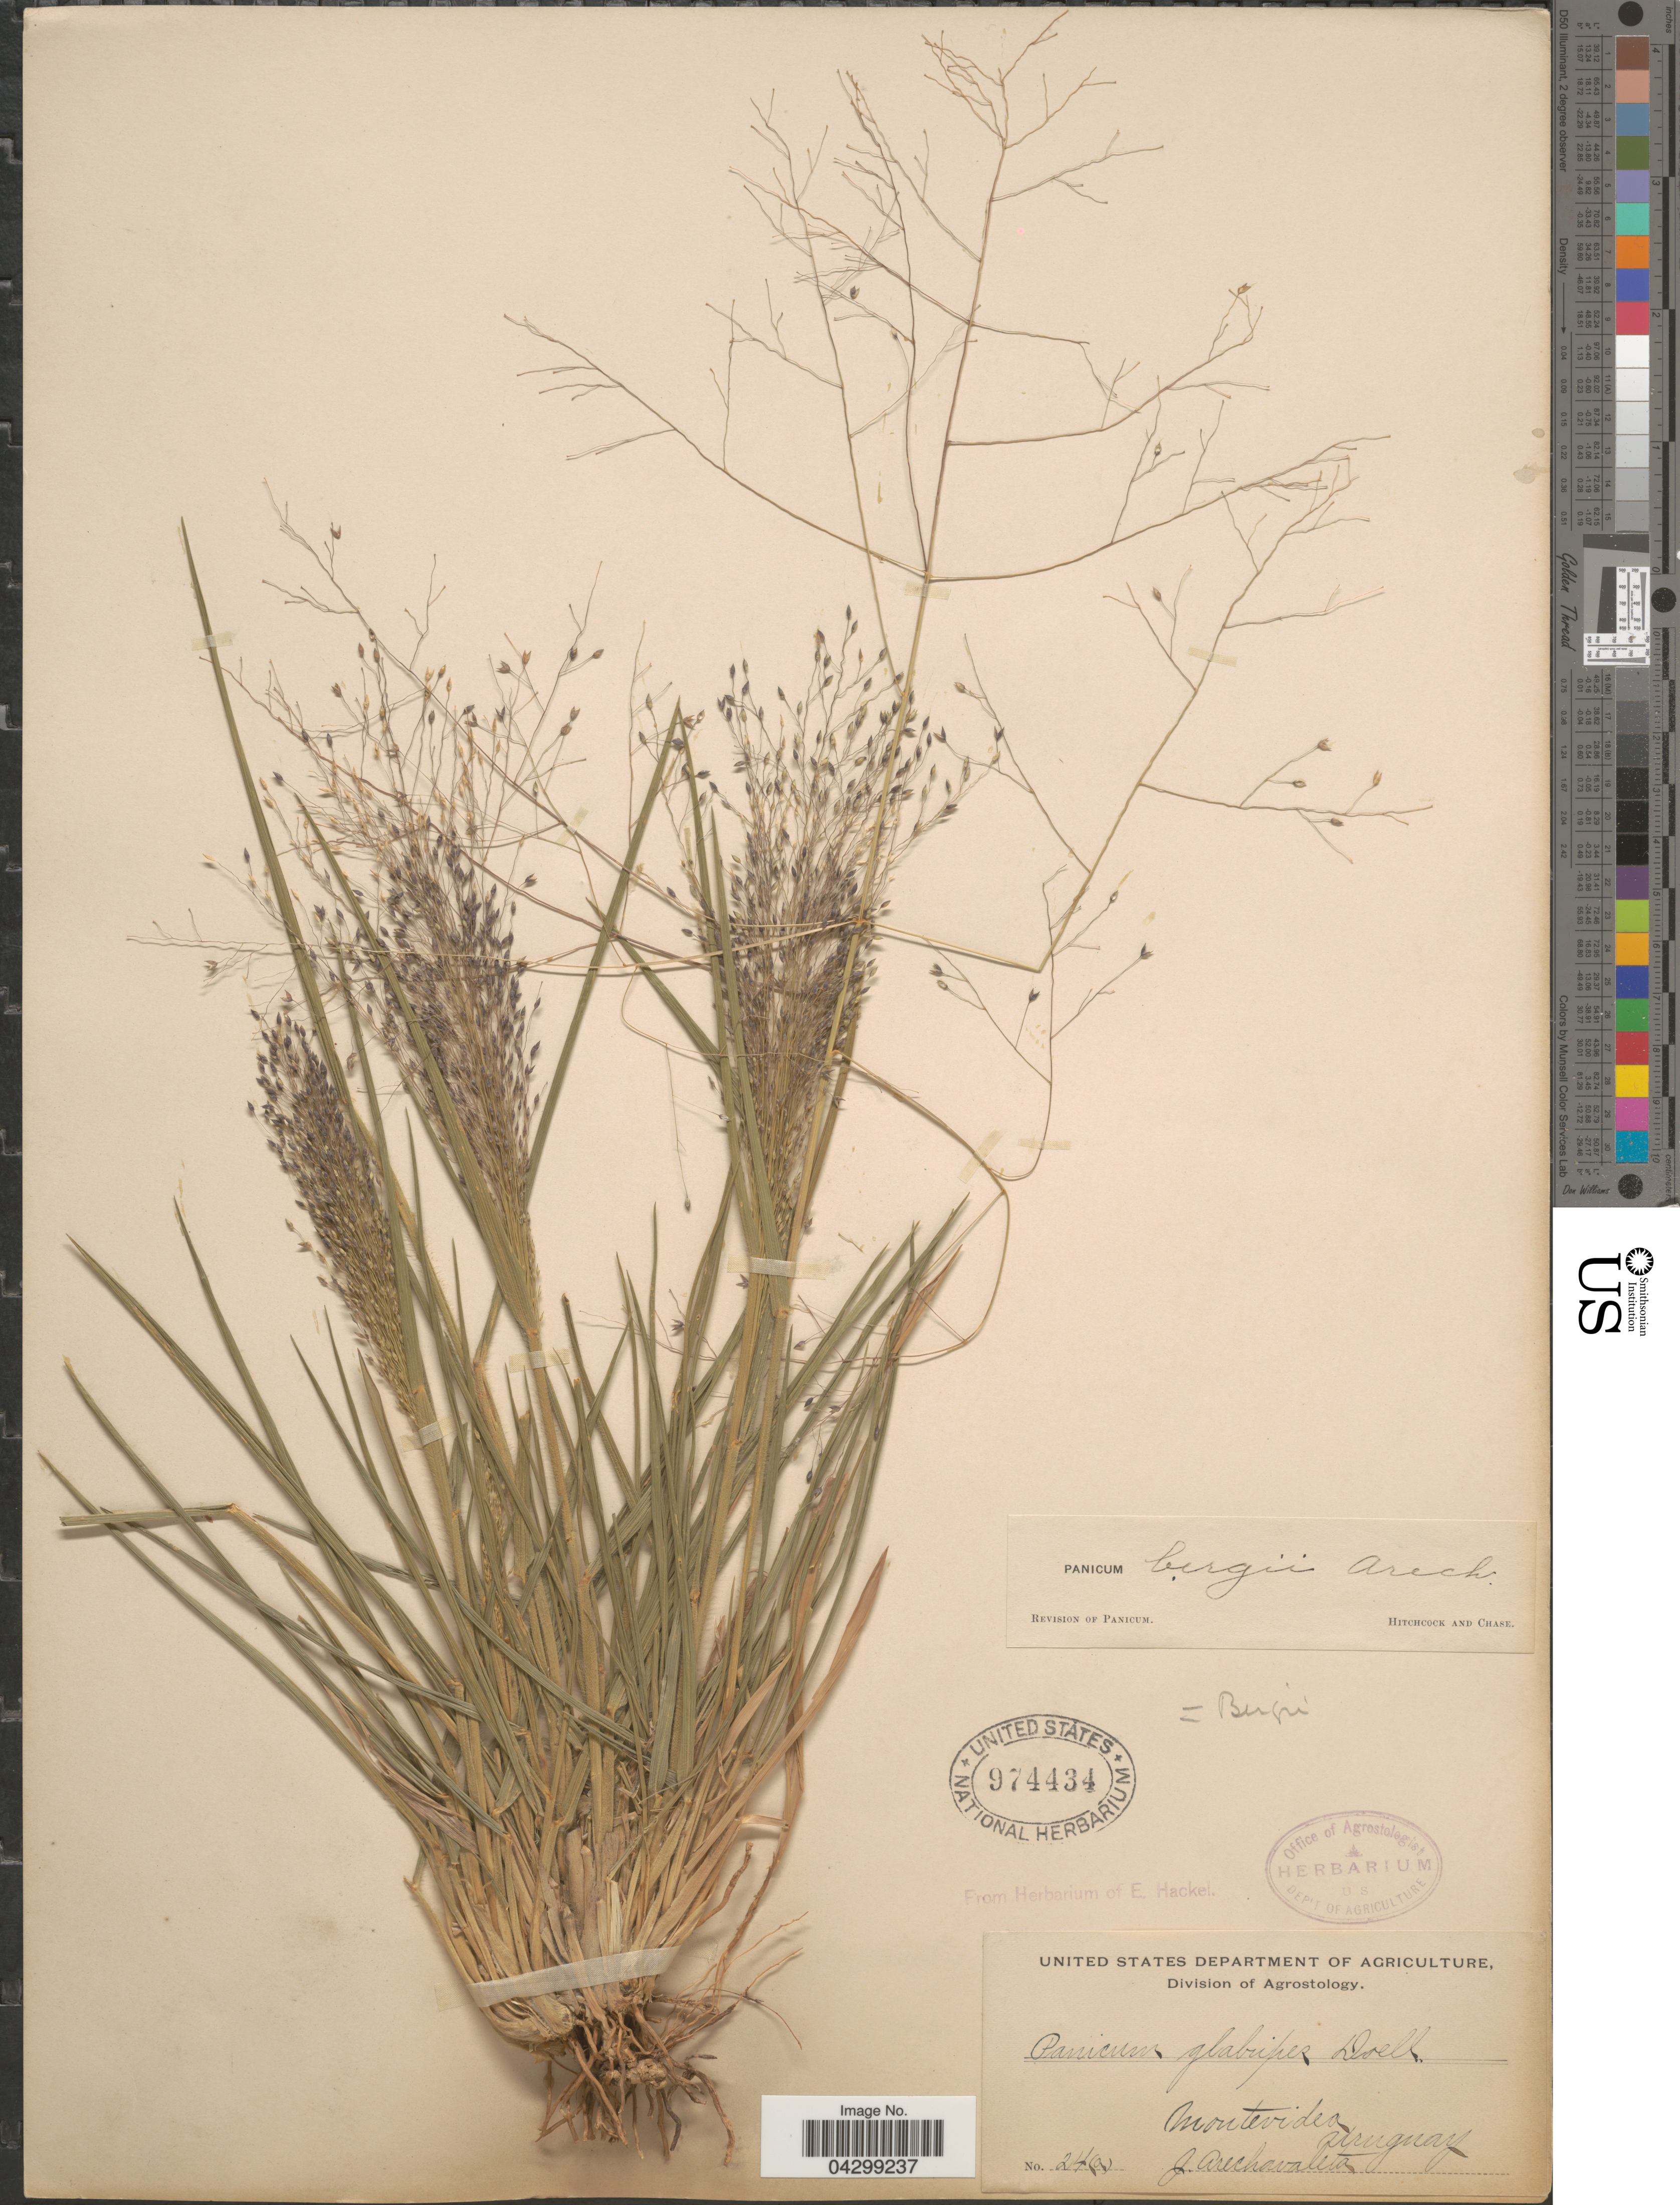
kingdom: Plantae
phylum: Tracheophyta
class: Liliopsida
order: Poales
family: Poaceae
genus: Panicum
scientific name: Panicum bergii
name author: Arechav.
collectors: J. Arechavaleta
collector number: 24(a)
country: Uruguay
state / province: Montevideo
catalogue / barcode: US 974434